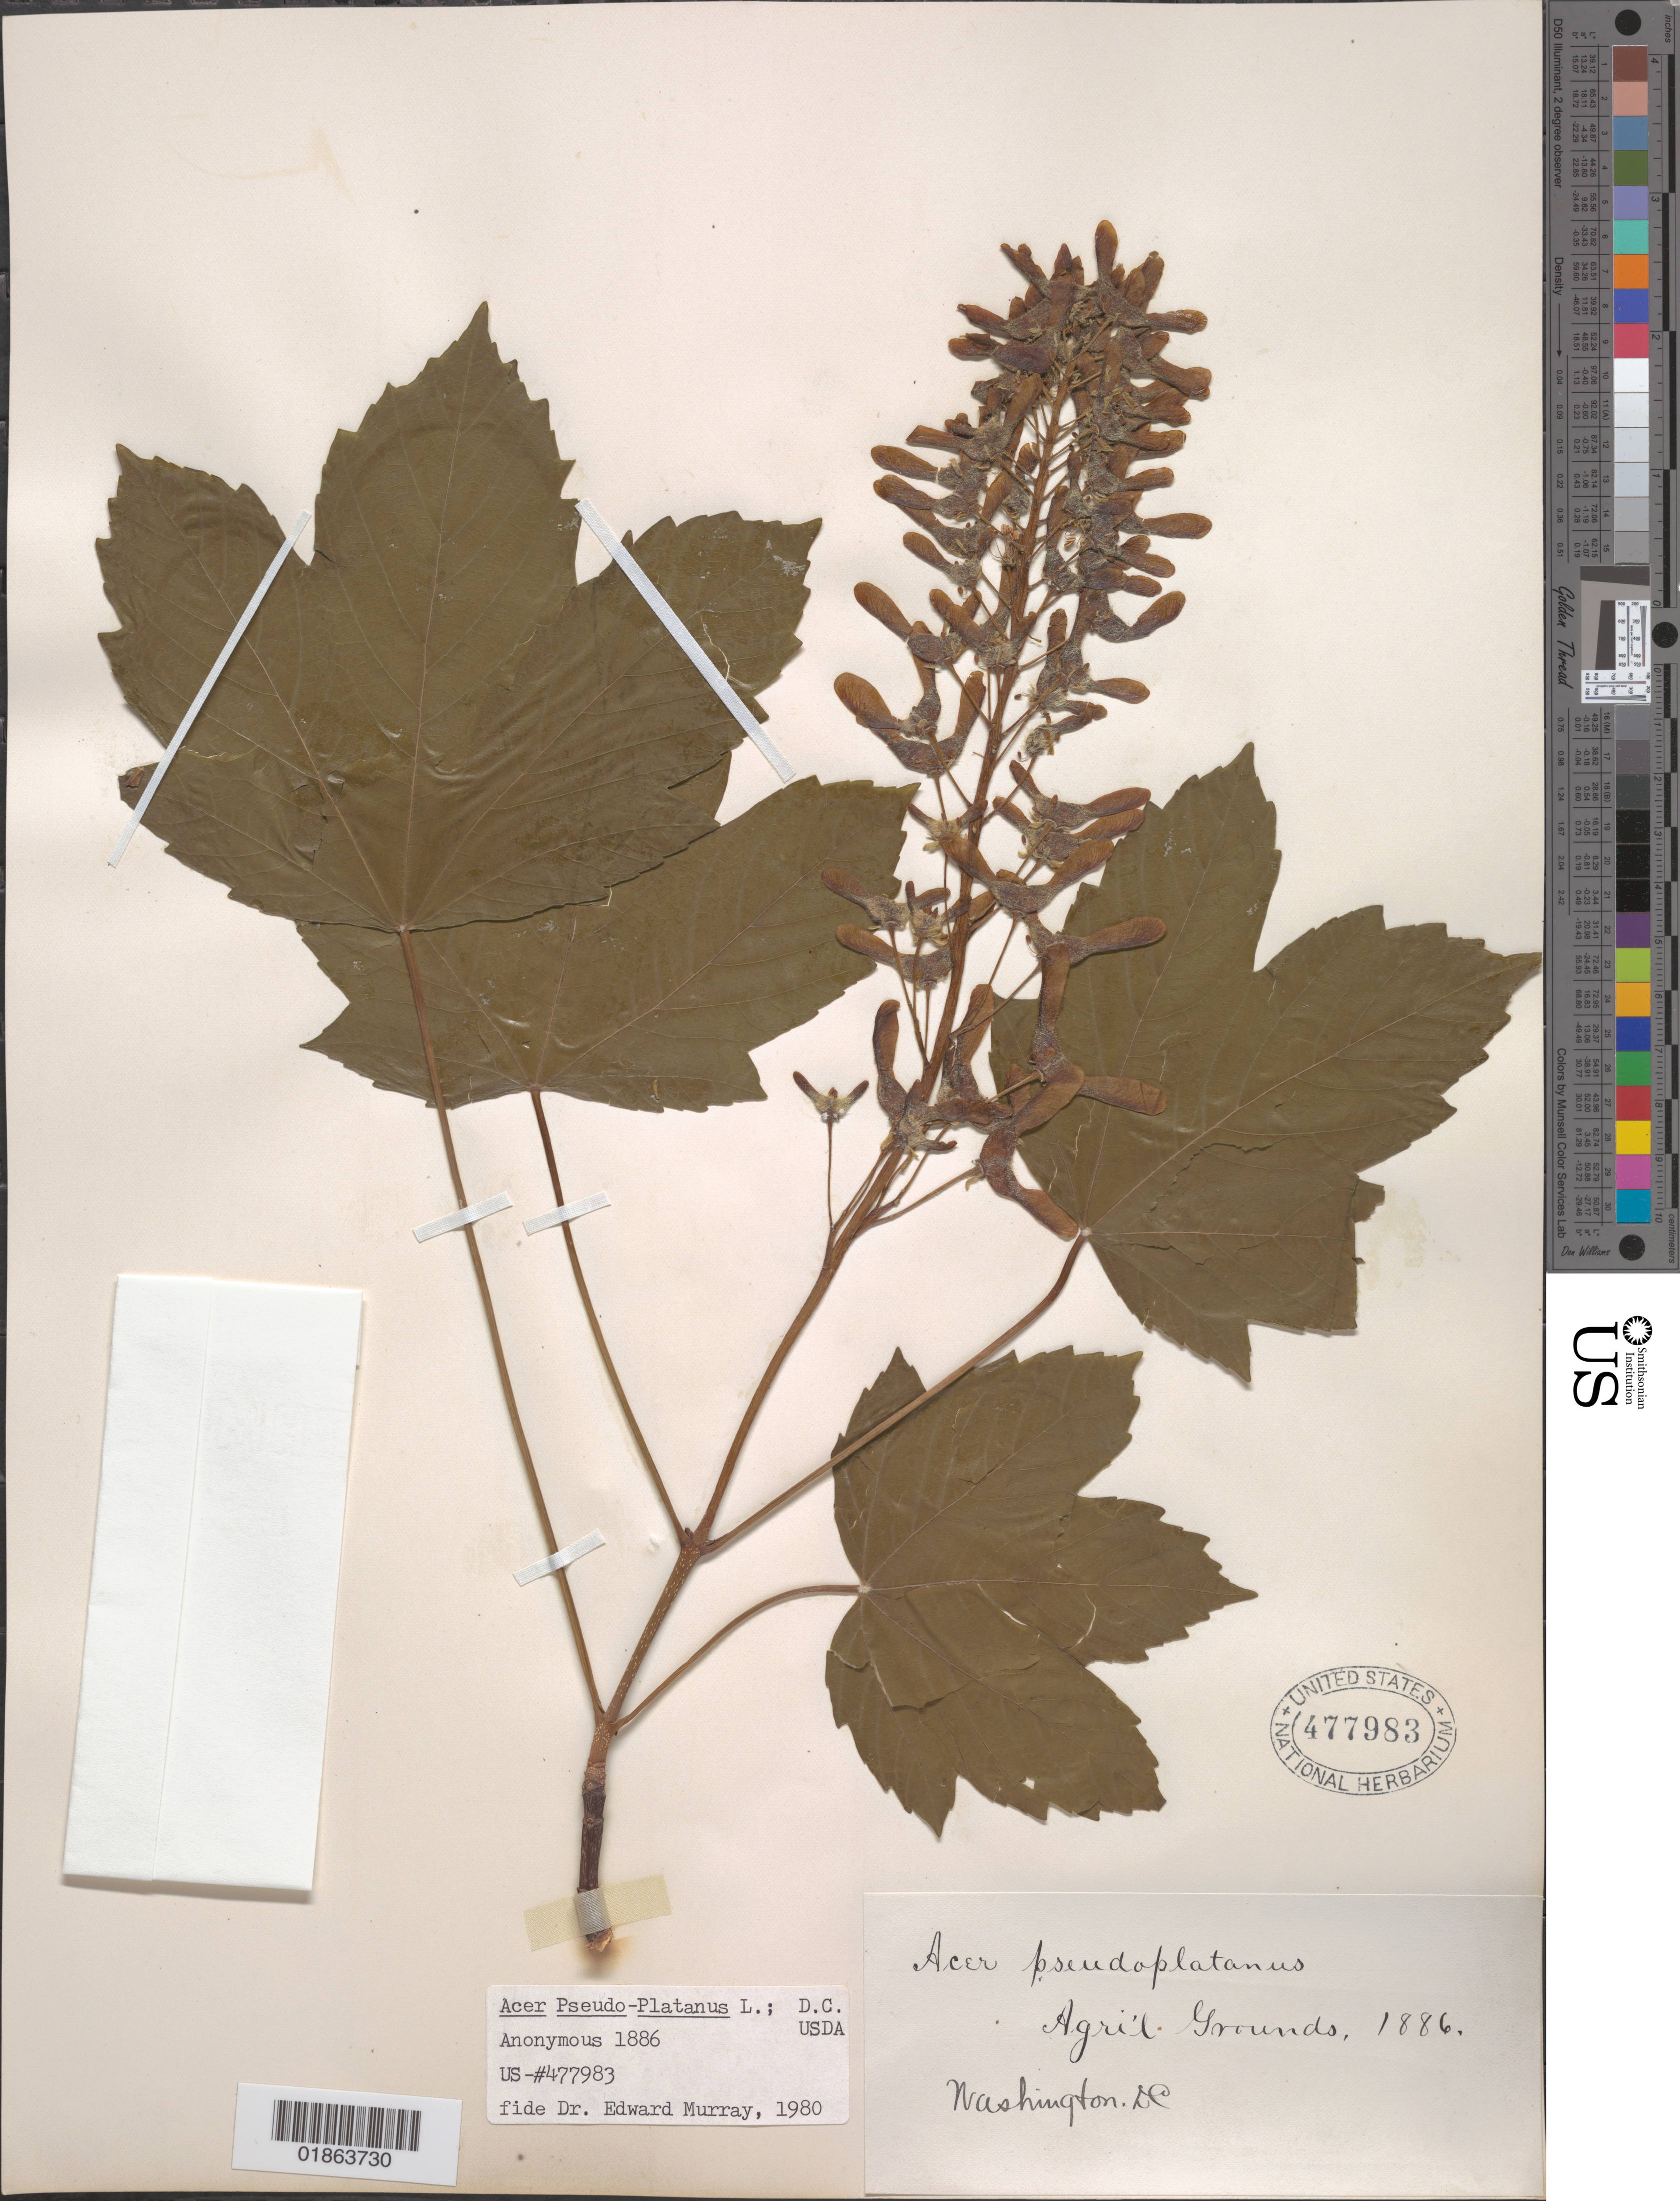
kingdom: Plantae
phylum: Tracheophyta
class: Magnoliopsida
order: Sapindales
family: Sapindaceae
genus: Acer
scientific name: Acer pseudoplatanus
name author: L.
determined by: Murray, Edward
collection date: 1886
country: United States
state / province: District of Columbia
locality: Agricultural grounds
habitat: Cultivated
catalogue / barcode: US 477983